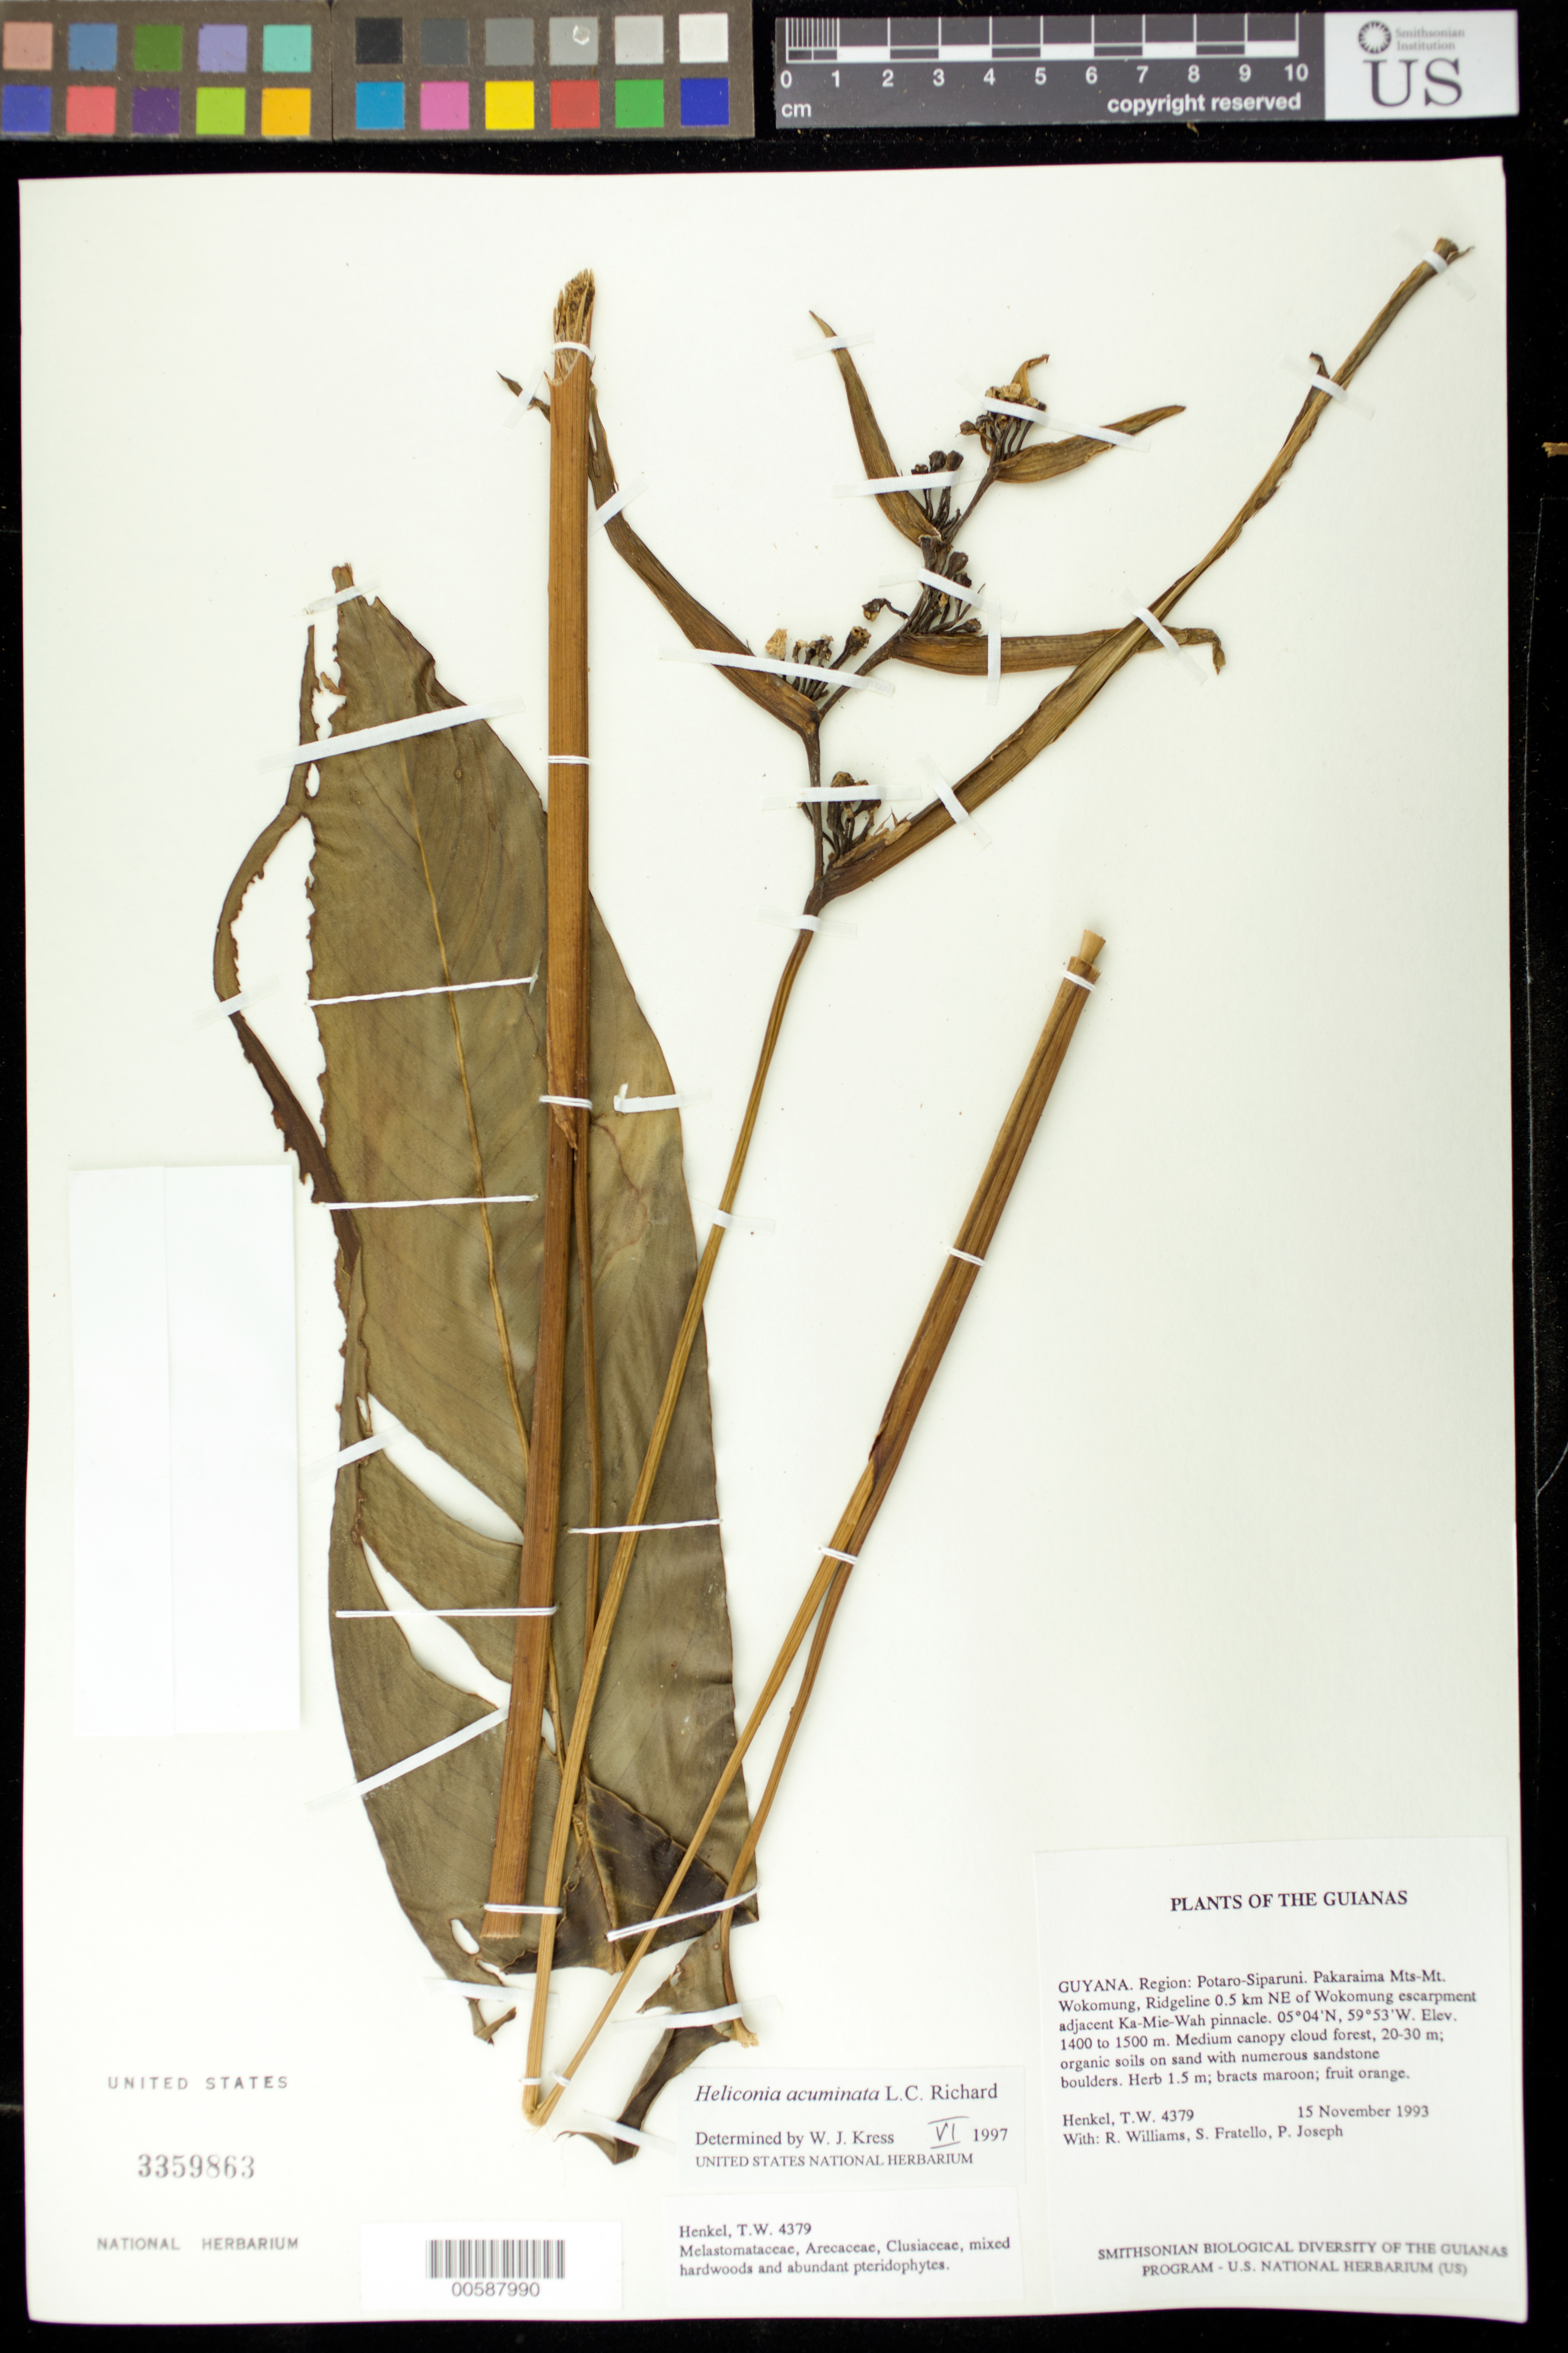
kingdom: Plantae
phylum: Tracheophyta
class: Liliopsida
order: Zingiberales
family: Heliconiaceae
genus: Heliconia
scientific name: Heliconia acuminata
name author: A. Rich.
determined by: Kress, W. J., (US), Smithsonian Institution - National Museum of Natural History (UNITED STATES)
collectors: T. Henkel, R. Williams, S. Fratello & P. Joseph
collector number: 4379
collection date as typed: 15 November 1993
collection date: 1993-11-15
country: Guyana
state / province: Potaro-Siparuni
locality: Pakaraima Mts, Mt. Wokomung, ridgeline 0.5 km NE of Wokomung escarpment adjacent Ka-Mie-Wah pinnacle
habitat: Medium canopy cloud forest, 20-30 m; organic soils on sand with numerous sandstone boulders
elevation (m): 1400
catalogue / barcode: US 3359863